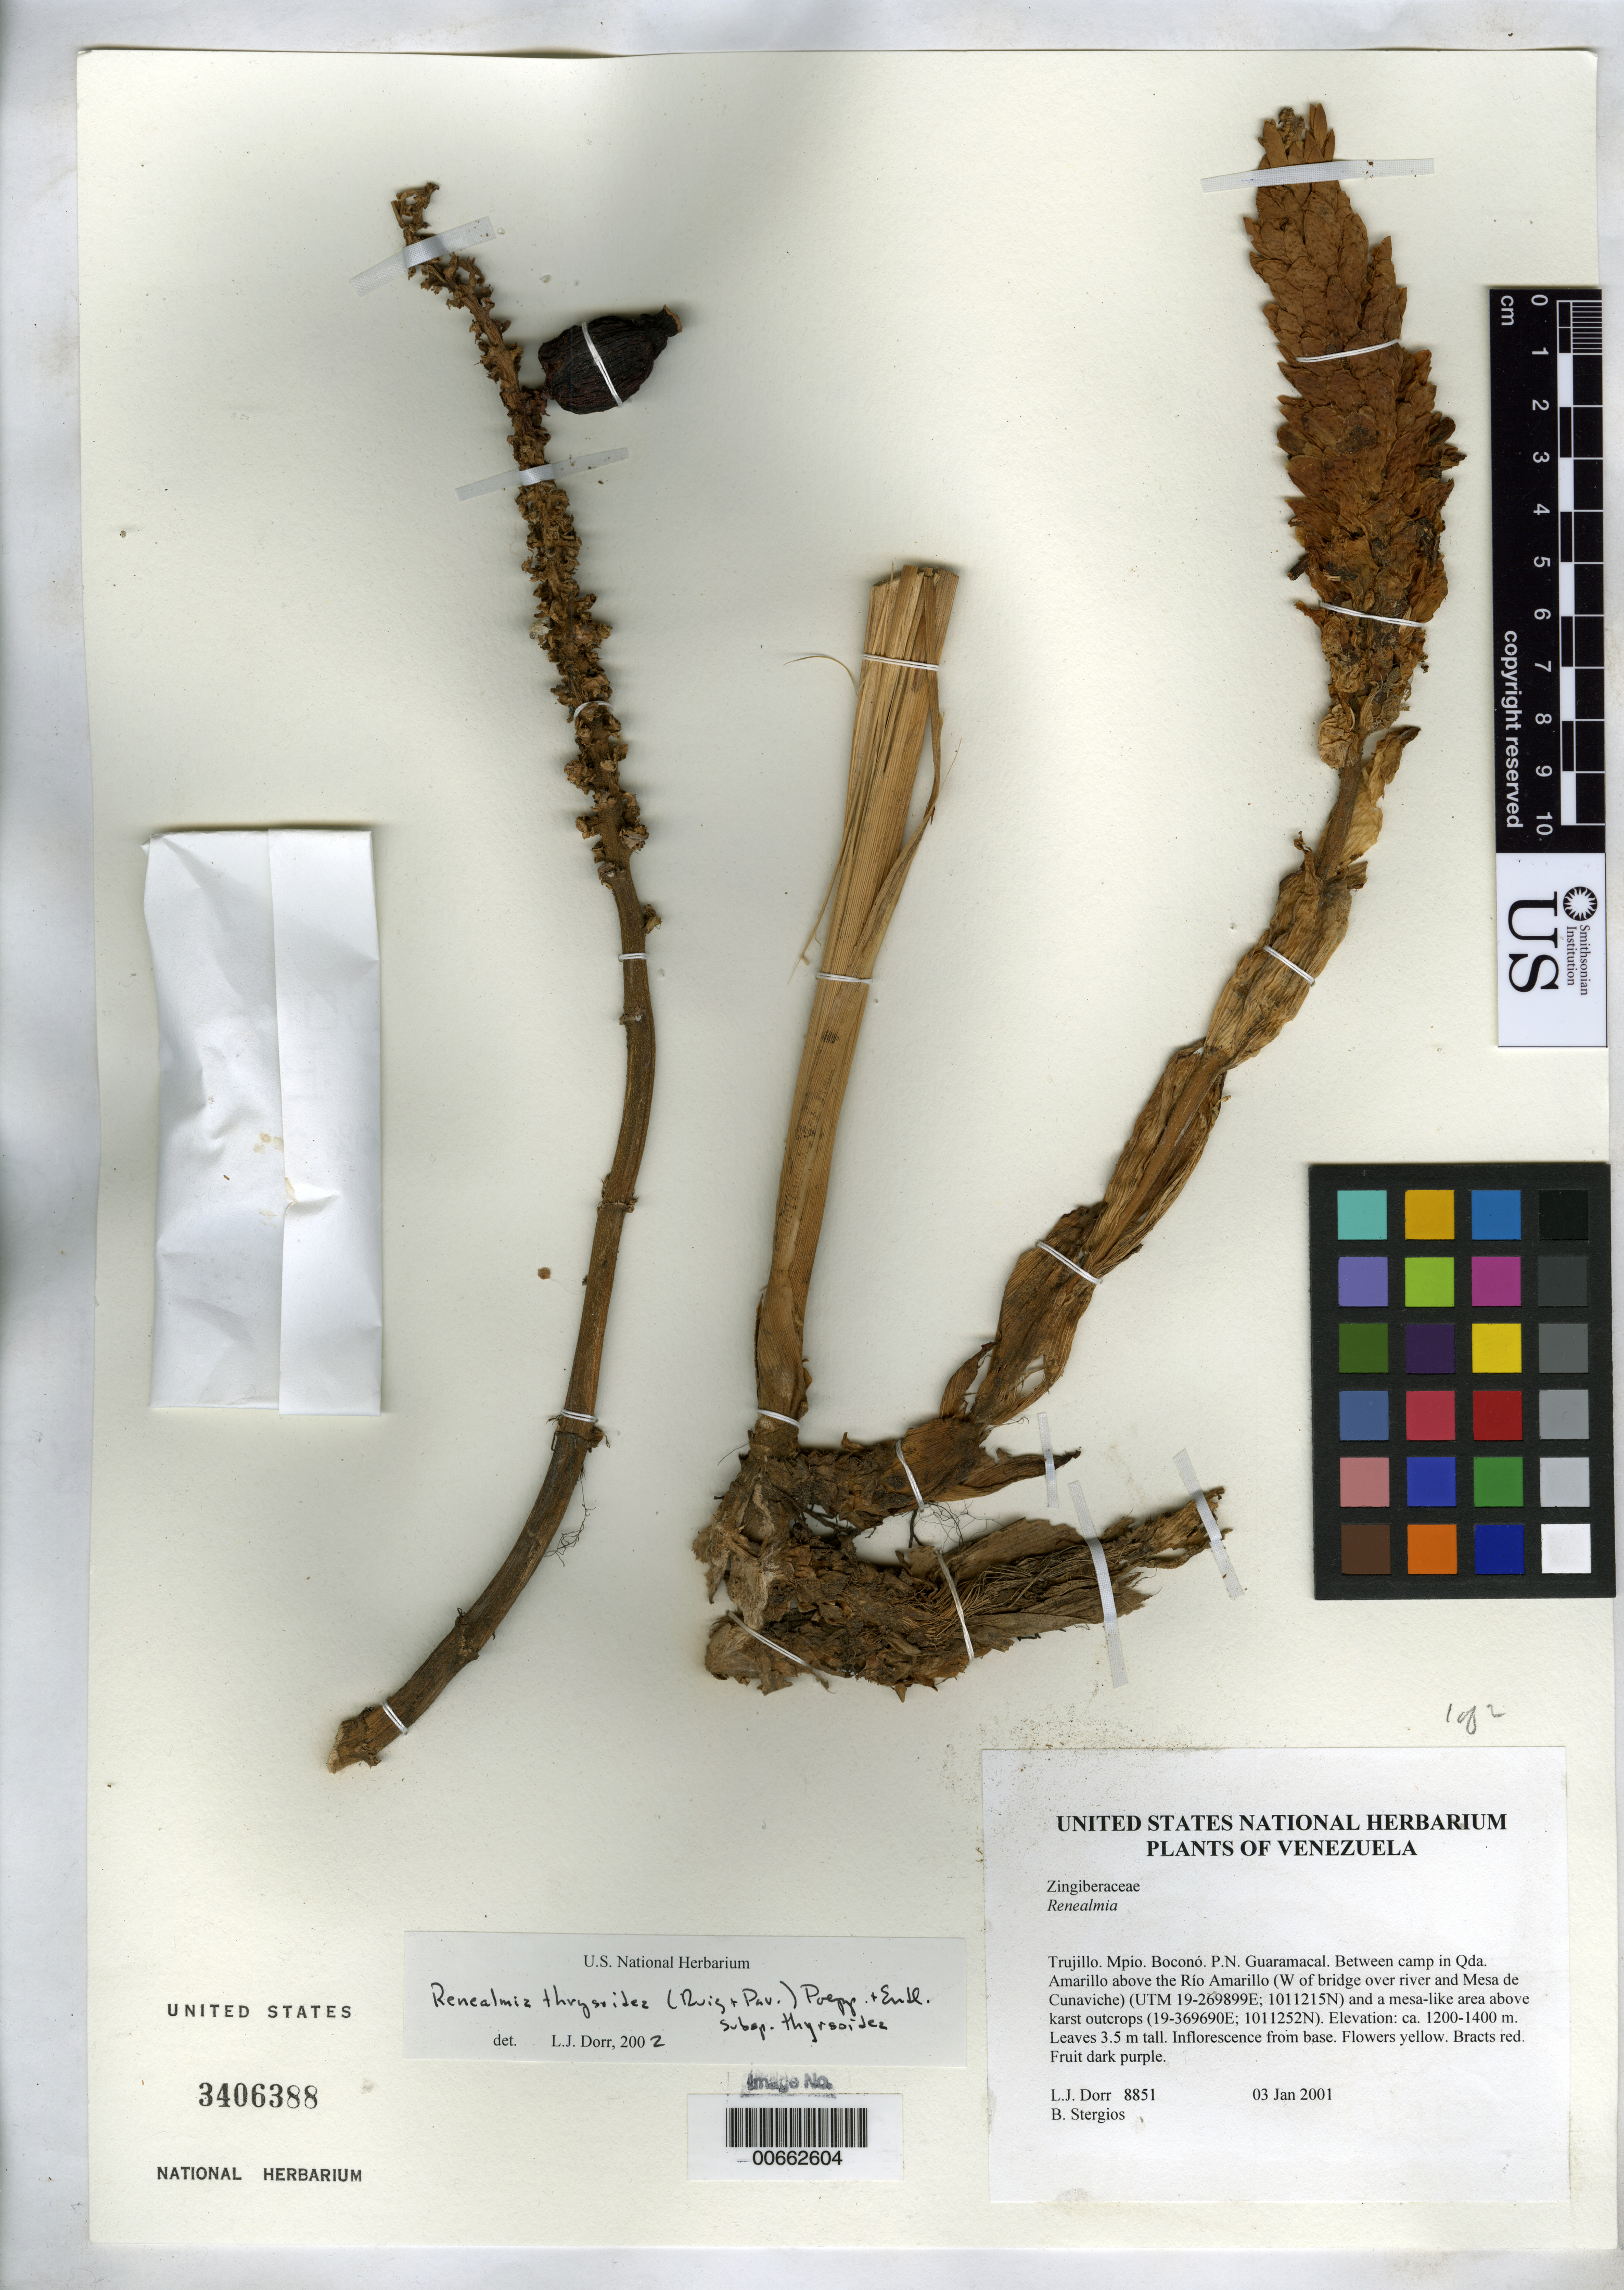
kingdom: Plantae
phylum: Tracheophyta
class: Liliopsida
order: Zingiberales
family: Zingiberaceae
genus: Renealmia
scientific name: Renealmia sp.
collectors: L. J. Dorr & B. G. Stergios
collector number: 8851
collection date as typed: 03 Jan 2001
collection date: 2001-01-03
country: Venezuela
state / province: Trujillo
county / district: Boconó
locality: Parque Nacional Guaramacal. Between camp in Qda Amarillo above Río Amarillo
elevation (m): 1200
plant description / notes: PORT, US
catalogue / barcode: US 3406388